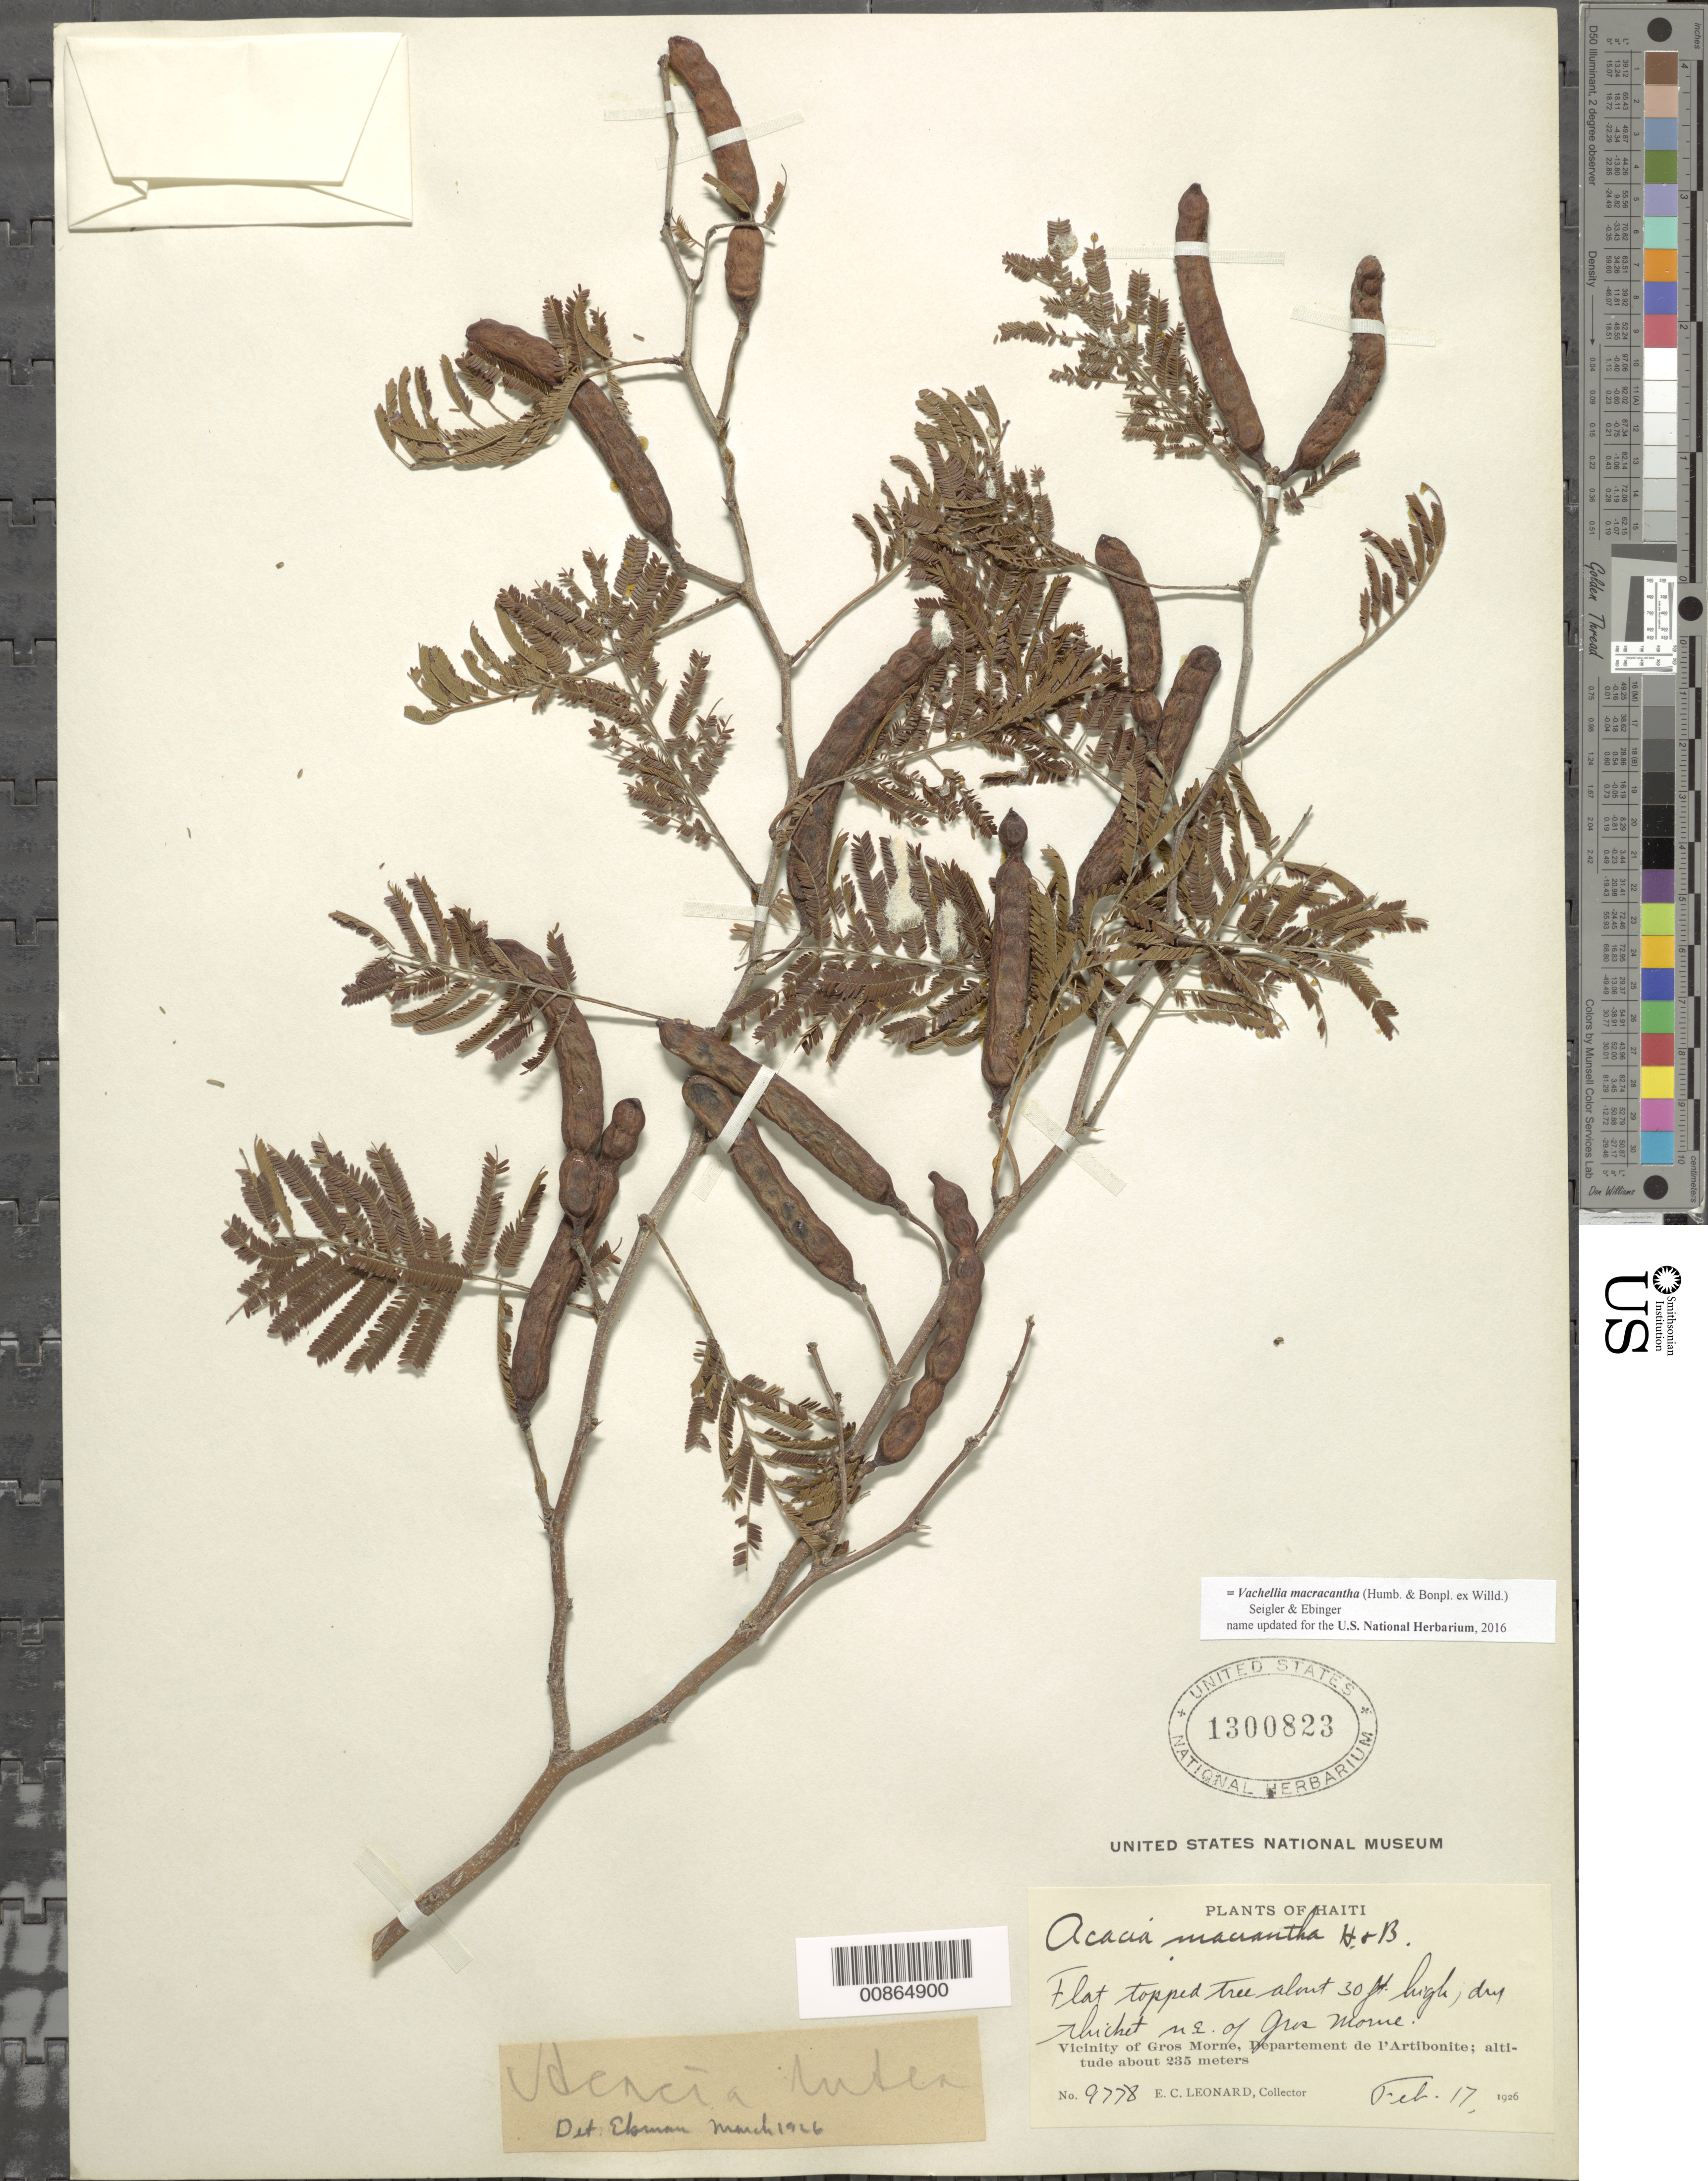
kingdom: Plantae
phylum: Tracheophyta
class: Magnoliopsida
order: Fabales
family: Fabaceae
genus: Vachellia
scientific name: Vachellia macracantha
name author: (Humb. & Bonpl. ex Willd.) Seigler & Ebinger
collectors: E. C. Leonard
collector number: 9778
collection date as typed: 17 Feb 1926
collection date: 1926-02-17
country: Haiti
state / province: Artibonite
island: Hispaniola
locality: NE of Gros Morne.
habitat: Dry thicket.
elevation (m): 235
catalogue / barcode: US 1300823